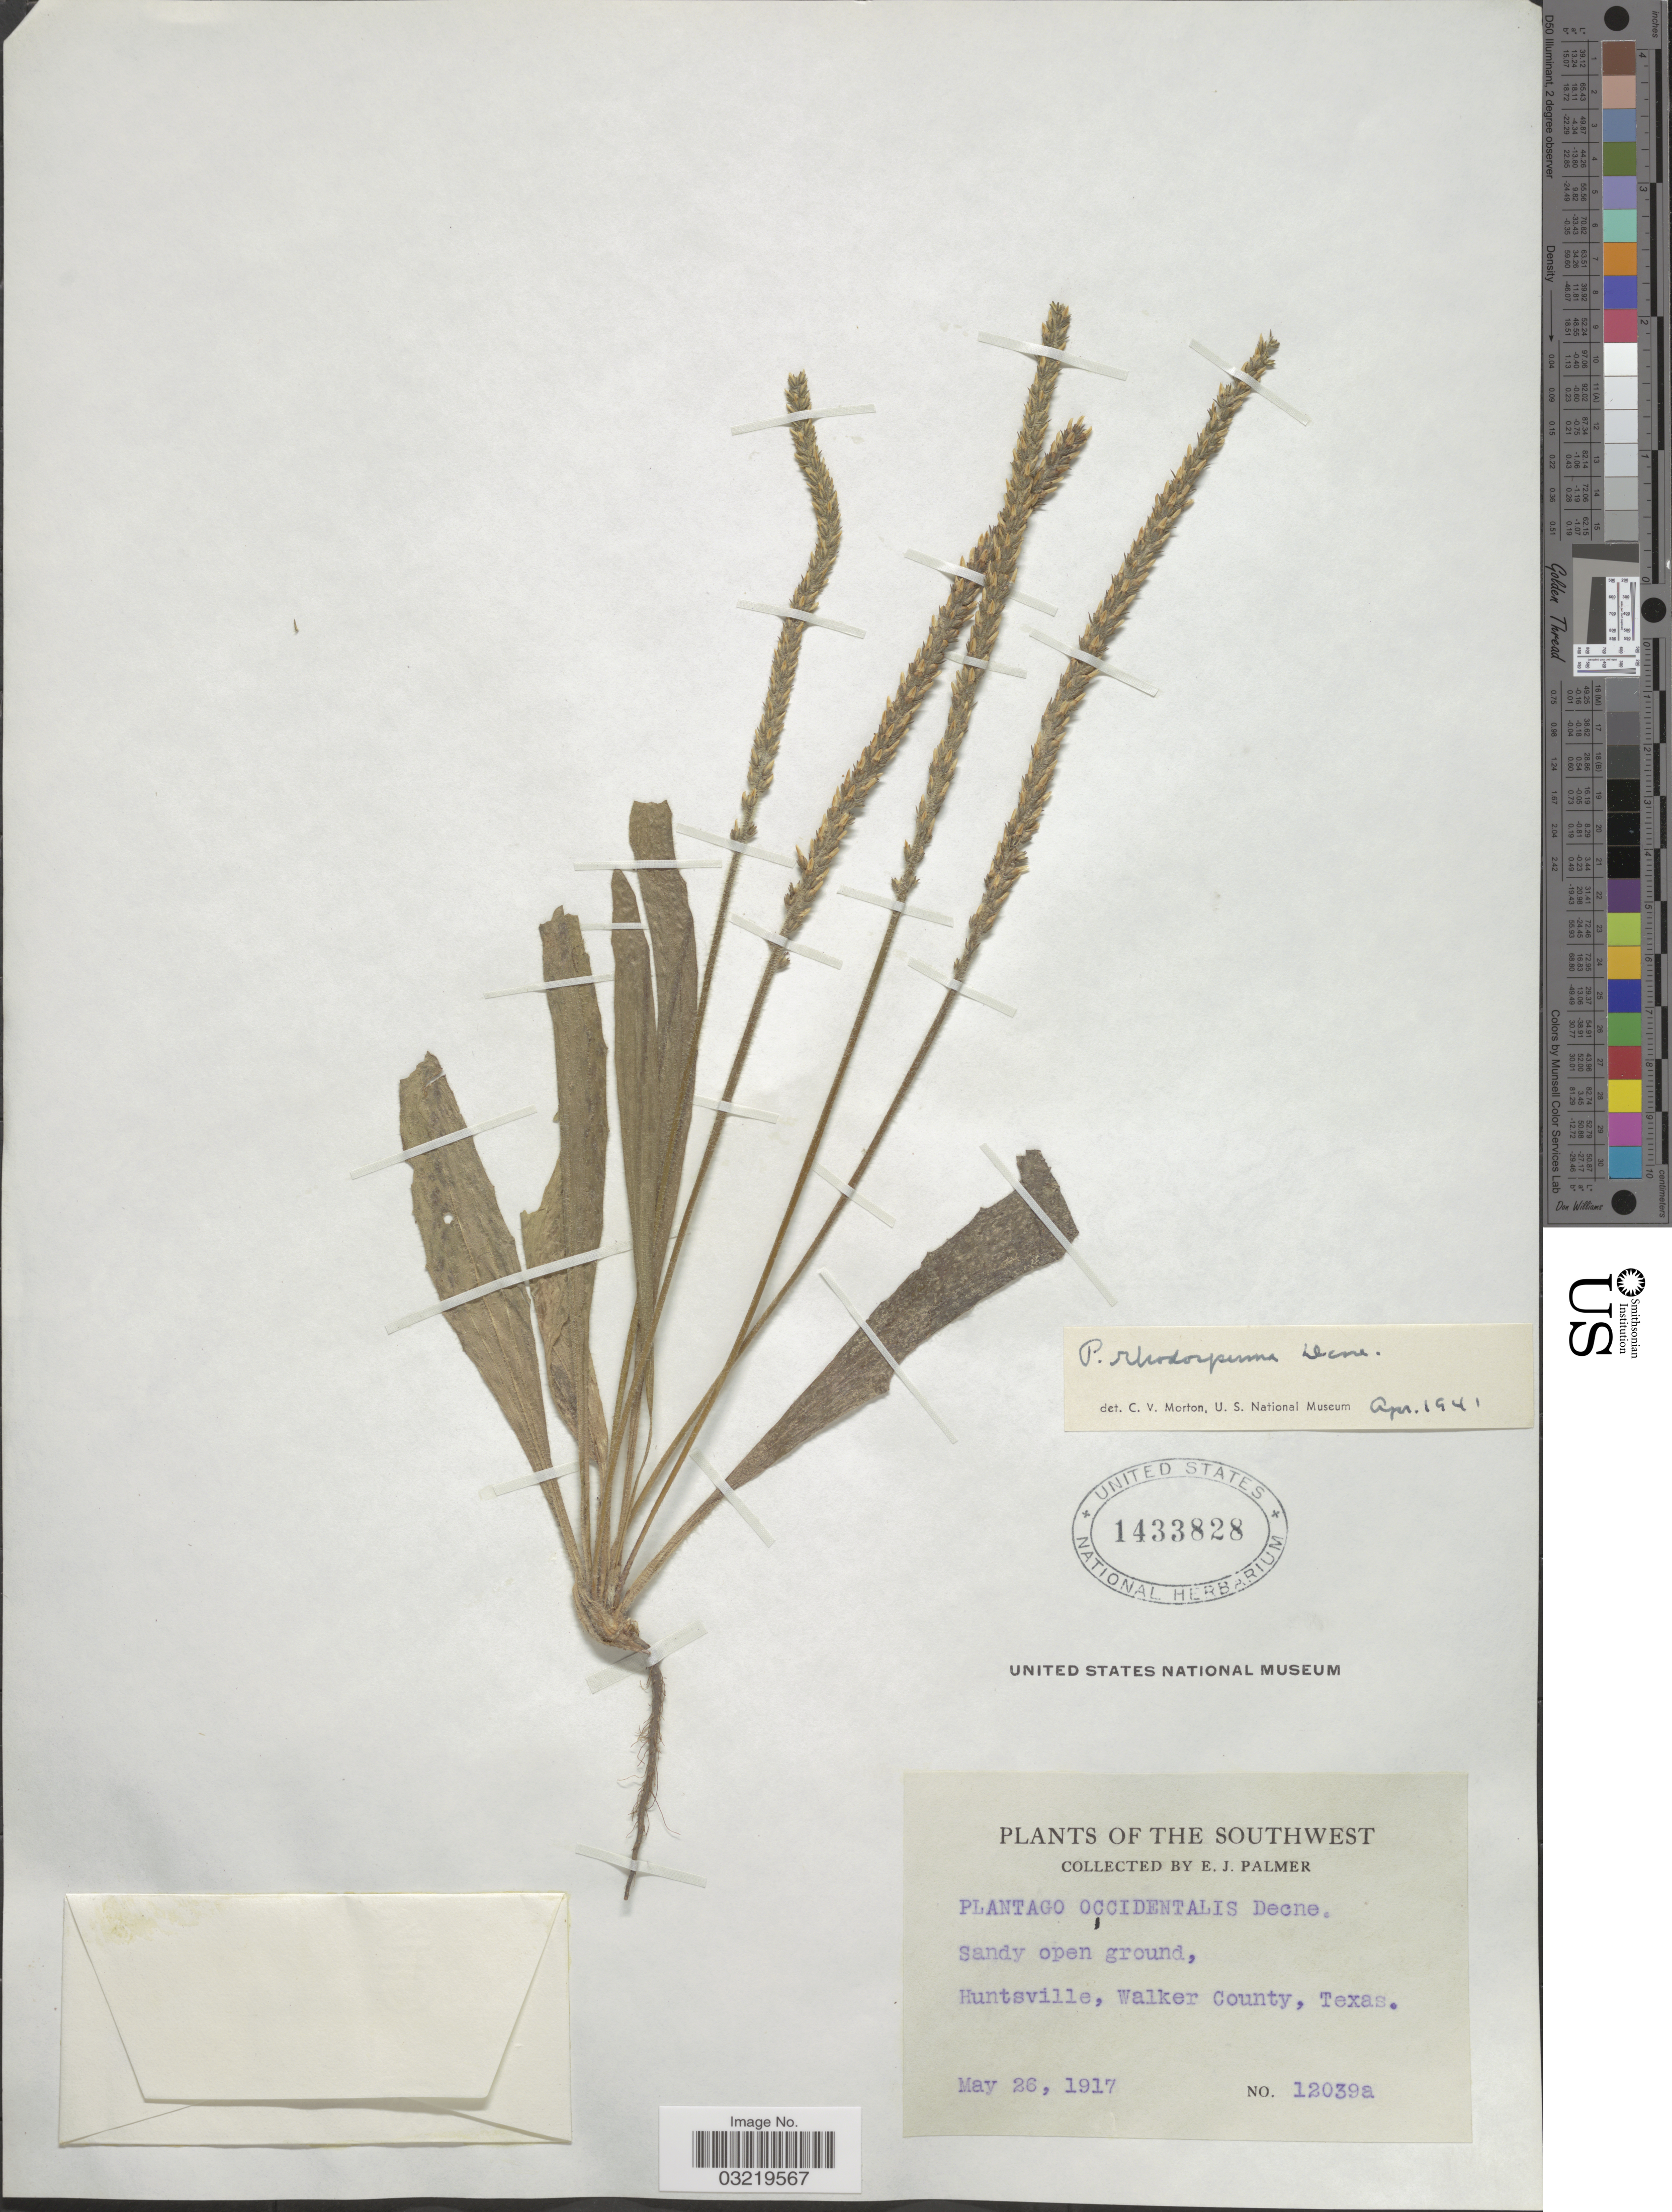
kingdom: Plantae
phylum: Tracheophyta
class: Magnoliopsida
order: Lamiales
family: Plantaginaceae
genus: Plantago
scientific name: Plantago rhodosperma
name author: Decne.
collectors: E. J. Palmer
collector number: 12039a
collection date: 1917-05-26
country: United States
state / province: Texas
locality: The Southwest. Huntsville, Walker County.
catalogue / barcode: US 1433828